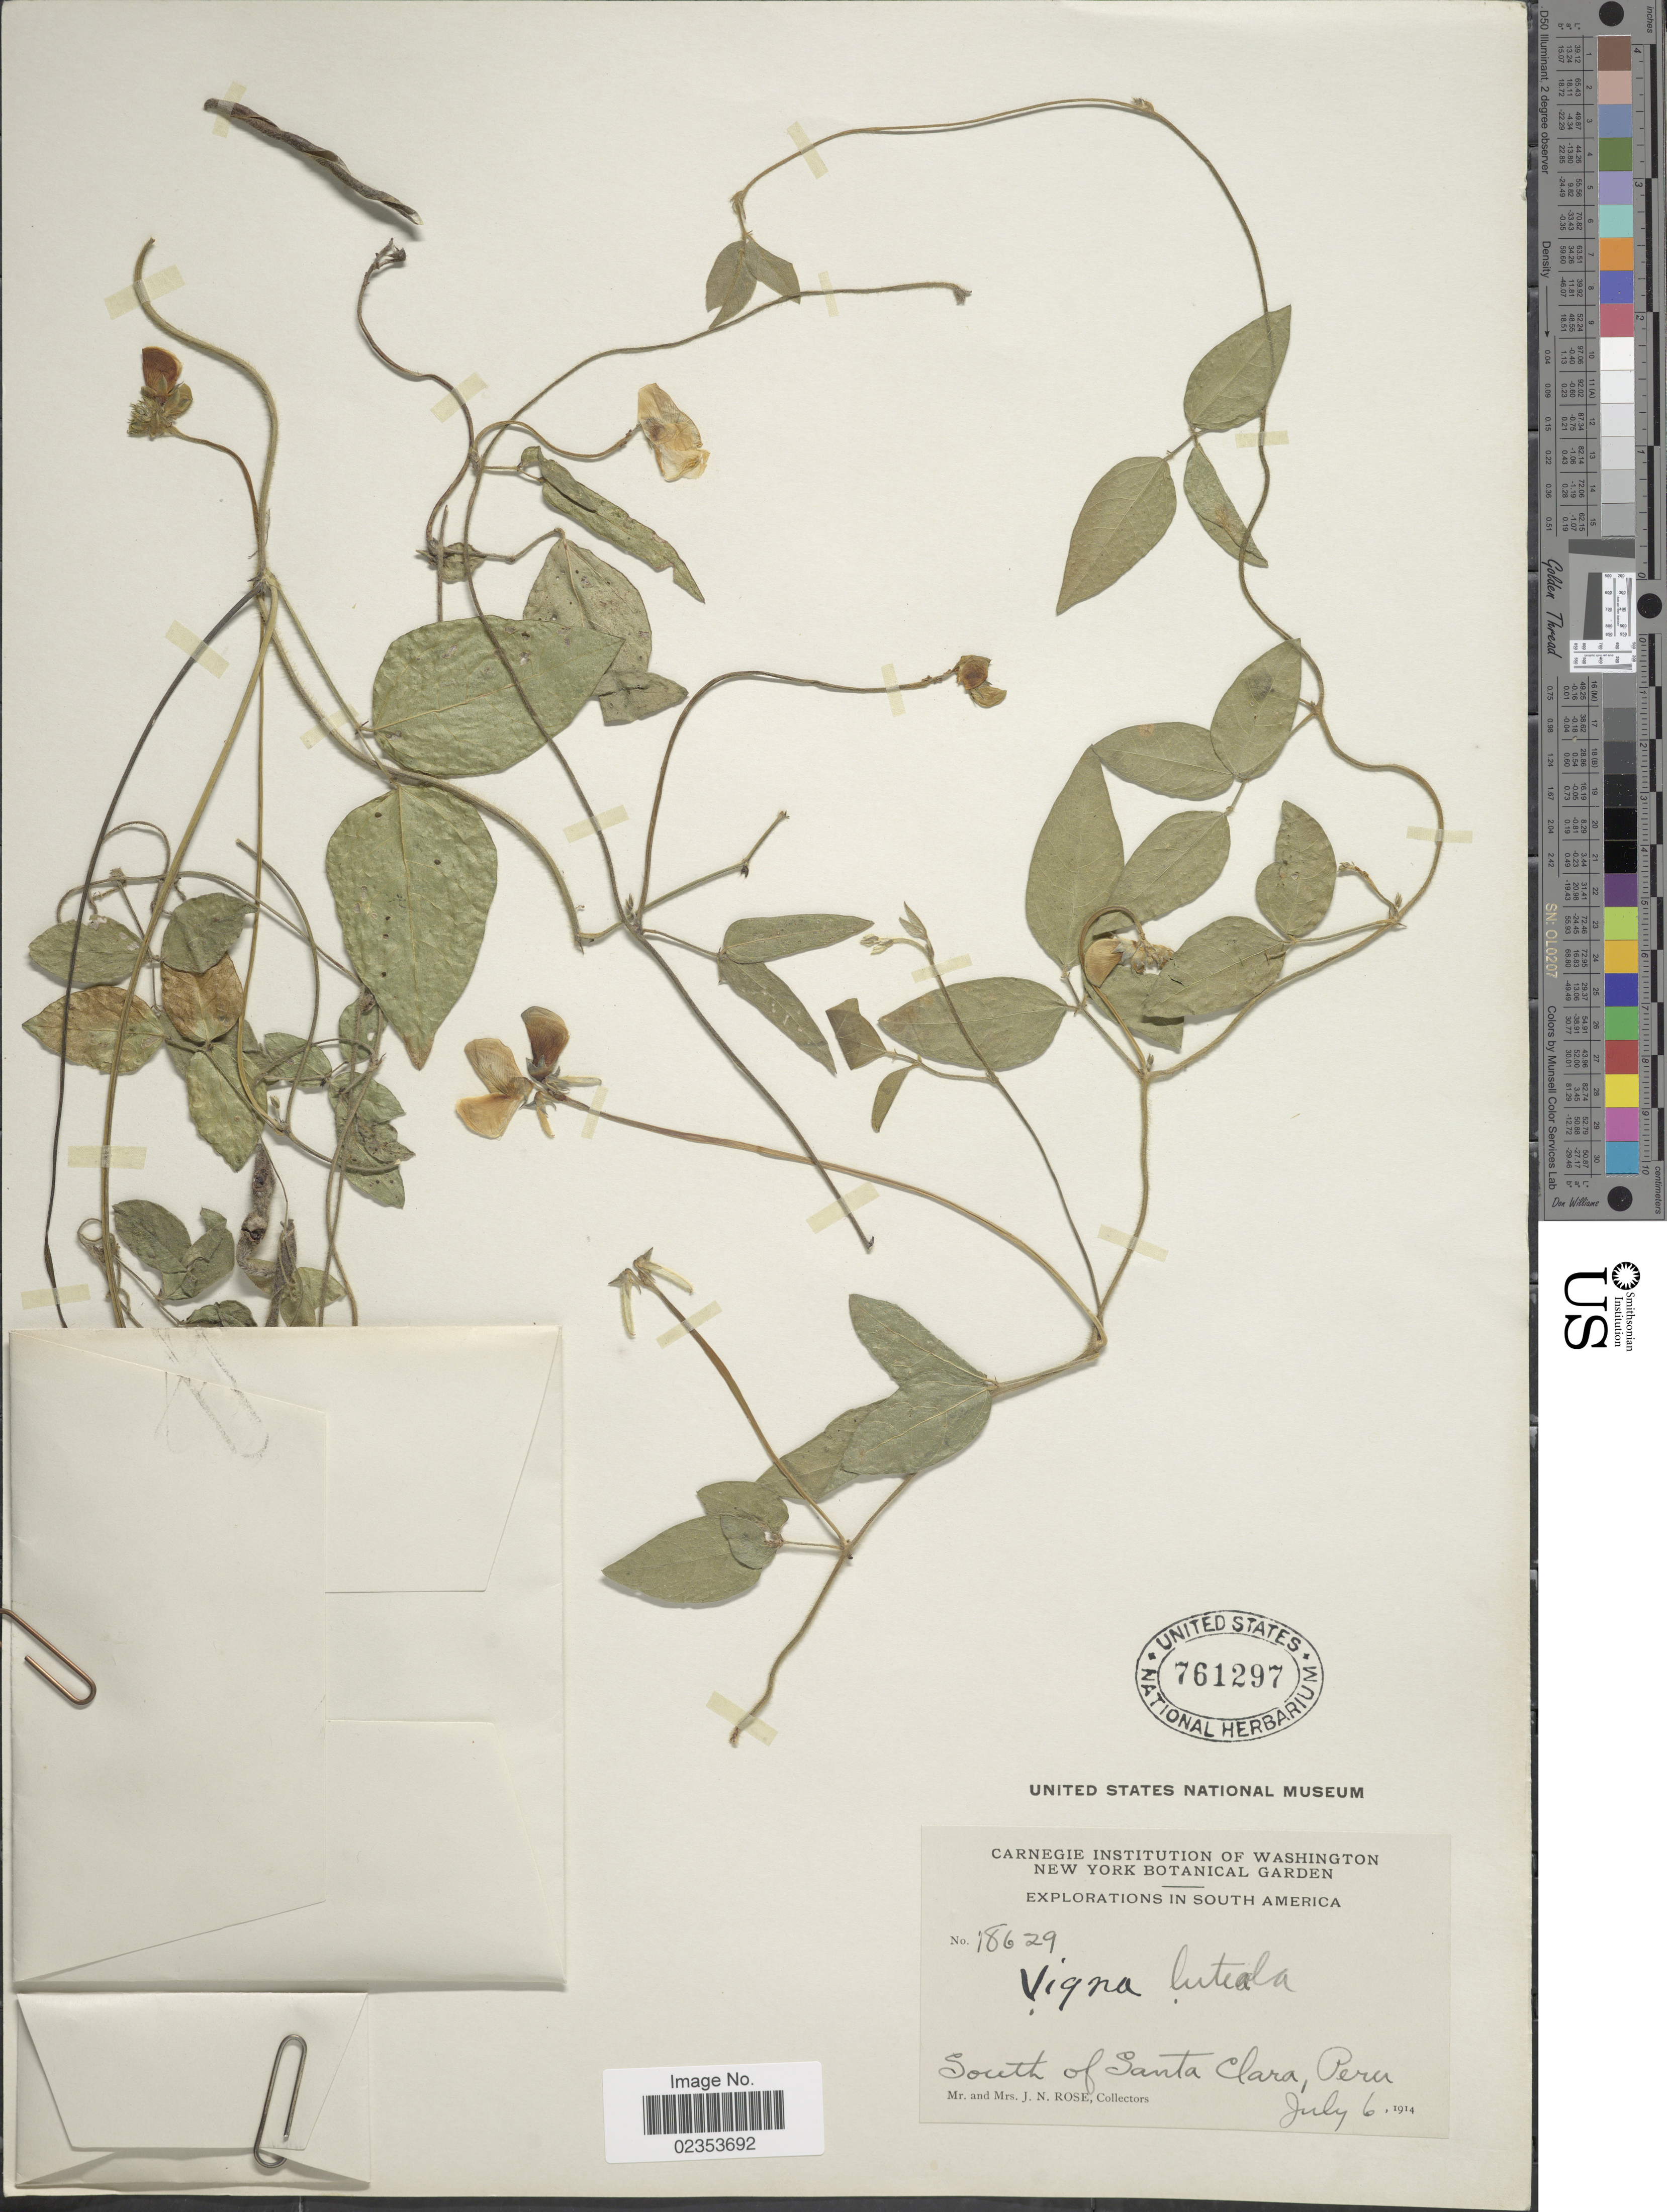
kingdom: Plantae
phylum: Tracheophyta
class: Magnoliopsida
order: Fabales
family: Fabaceae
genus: Vigna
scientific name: Vigna repens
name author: (L.) Kuntze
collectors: J. N. Rose & L. B. Rose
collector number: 18629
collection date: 1914-07-06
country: Peru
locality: South of Santa Clara, Peru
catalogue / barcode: US 761297